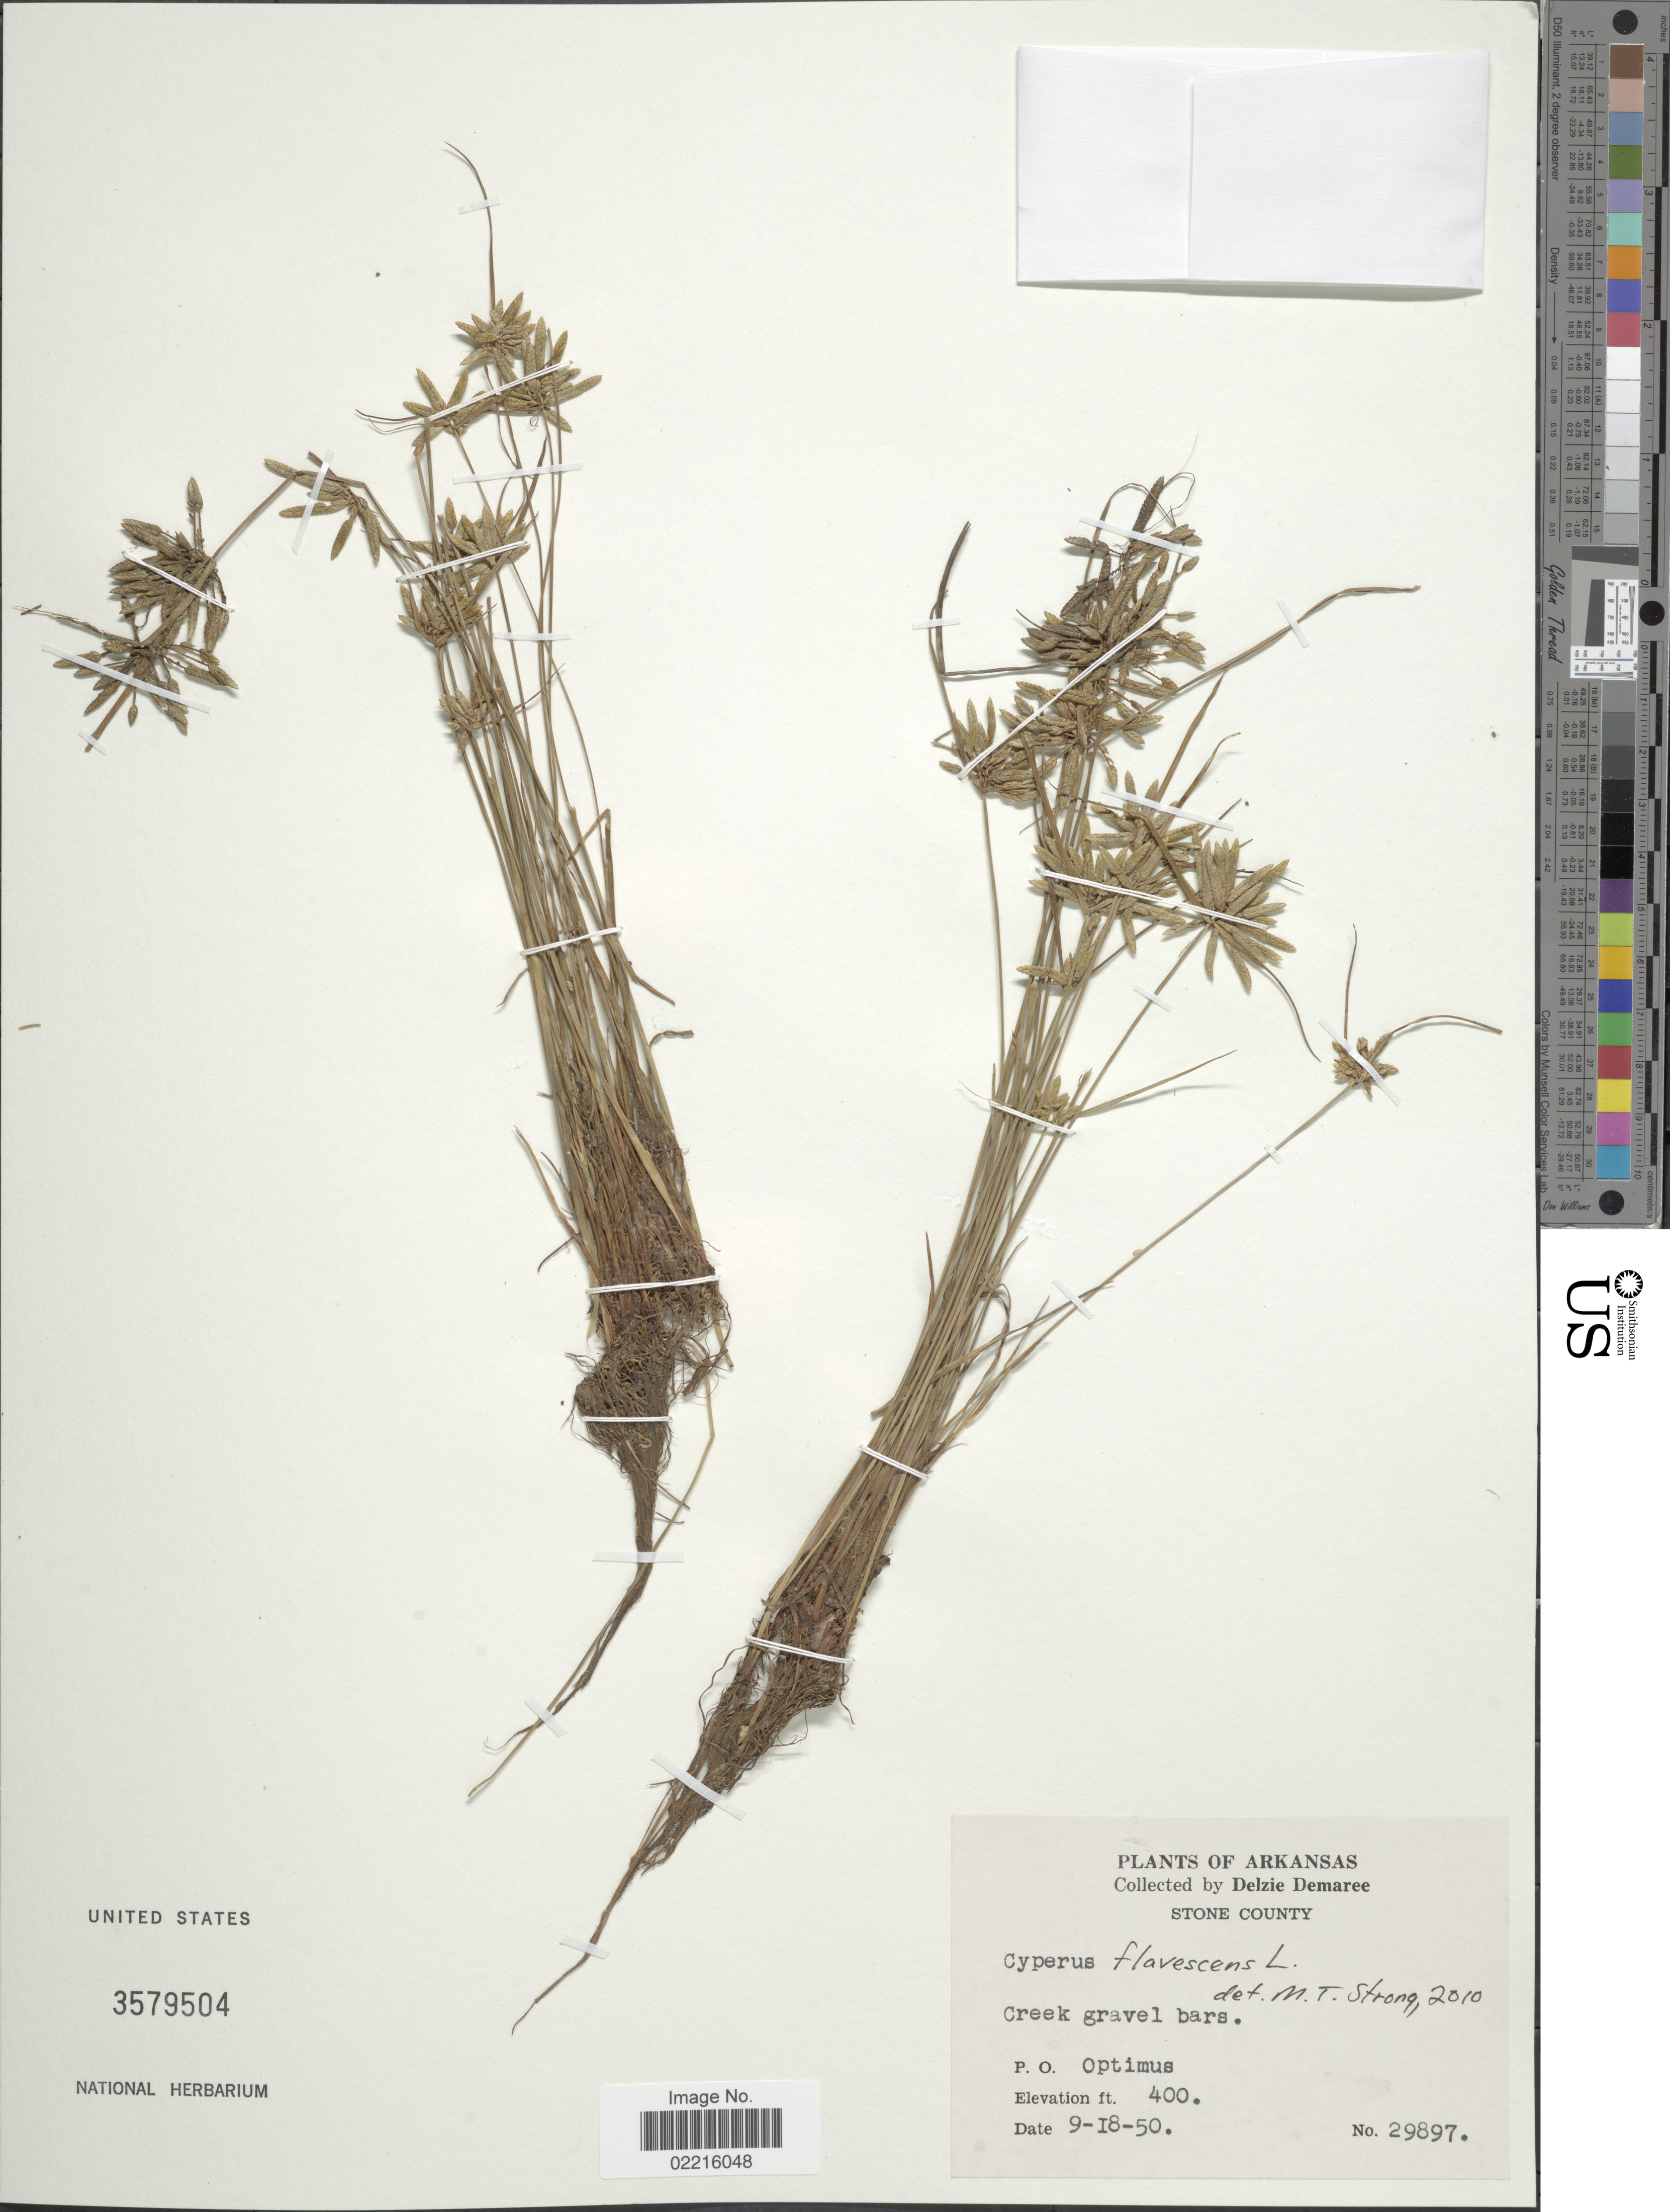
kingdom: Plantae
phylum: Tracheophyta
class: Liliopsida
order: Poales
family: Cyperaceae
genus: Cyperus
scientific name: Cyperus flavescens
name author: L.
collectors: D. Demaree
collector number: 29897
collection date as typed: Transcribed d/m/y: 18/9/50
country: United States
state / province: Arkansas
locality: Stone County, Creek gravel bars, P.O. Optimus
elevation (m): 122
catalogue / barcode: US 3579504